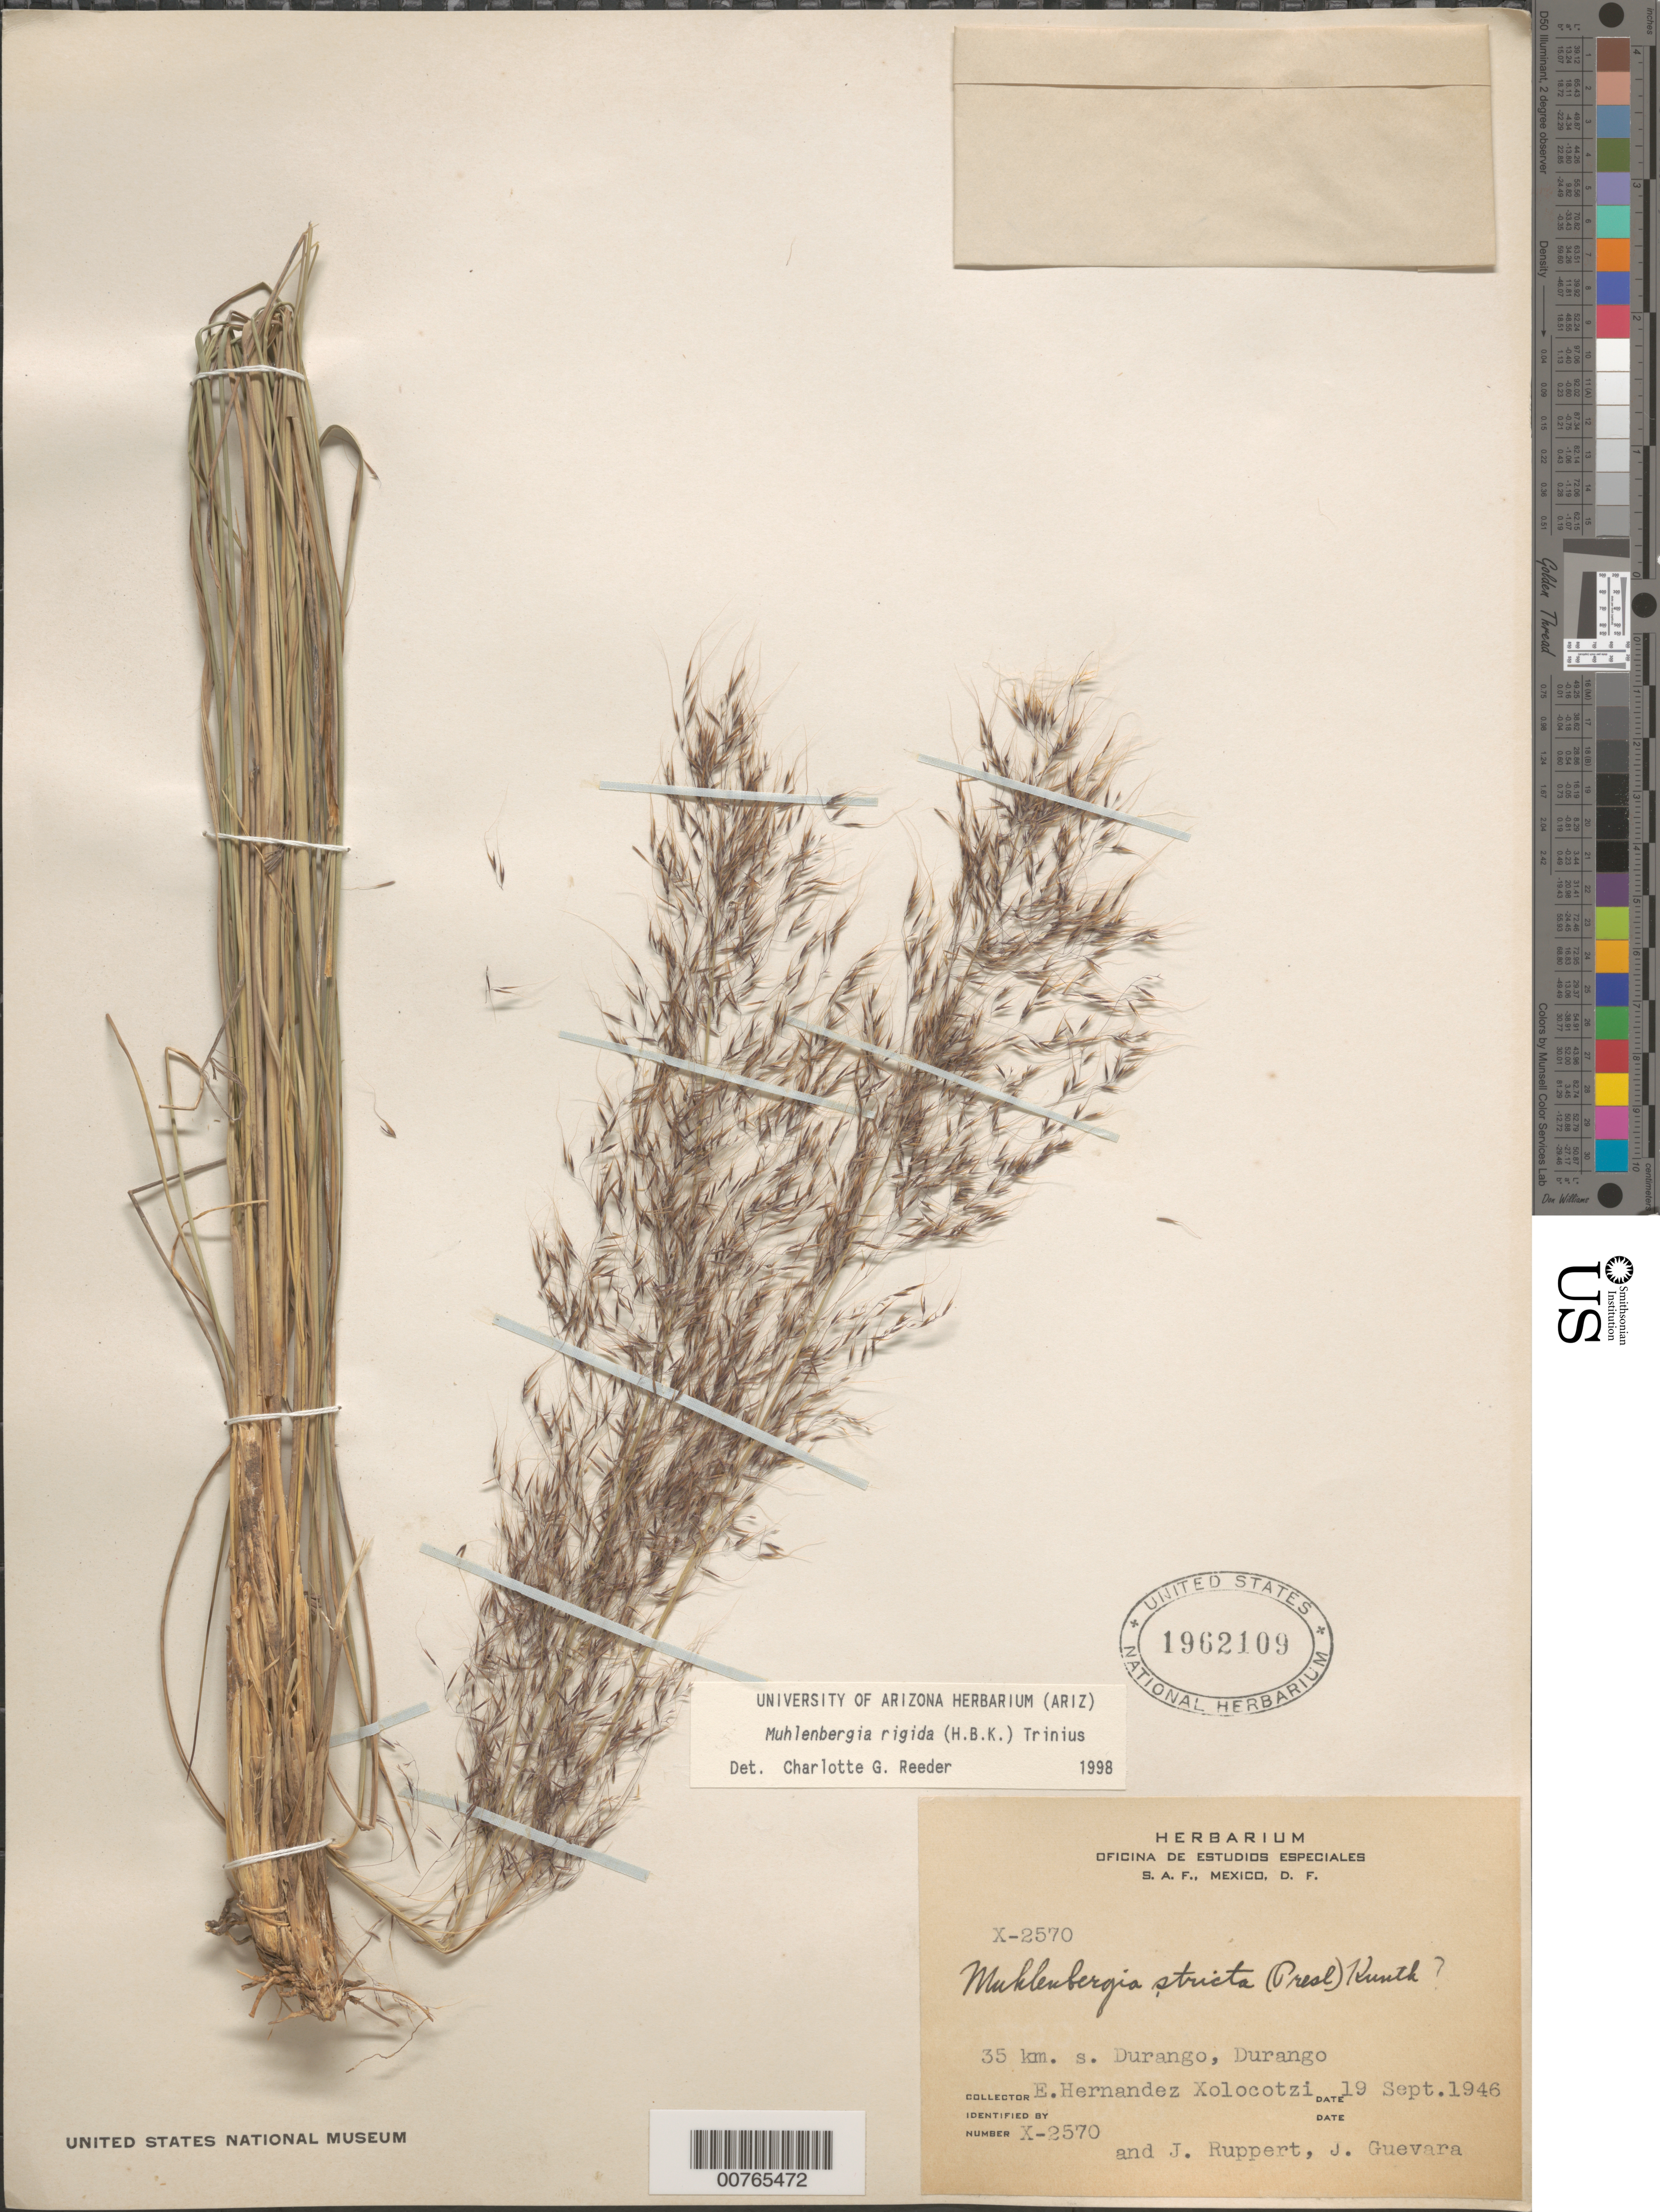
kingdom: Plantae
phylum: Tracheophyta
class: Liliopsida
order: Poales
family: Poaceae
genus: Muhlenbergia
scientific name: Muhlenbergia rigida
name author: (Kunth) Kunth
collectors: E. I. Hernández-X., J. Ruppert & J. Guevara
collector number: X-2570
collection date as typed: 19 Sep 1946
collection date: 1946-09-19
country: Mexico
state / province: Durango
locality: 40 km S of Durango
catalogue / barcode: US 1962109